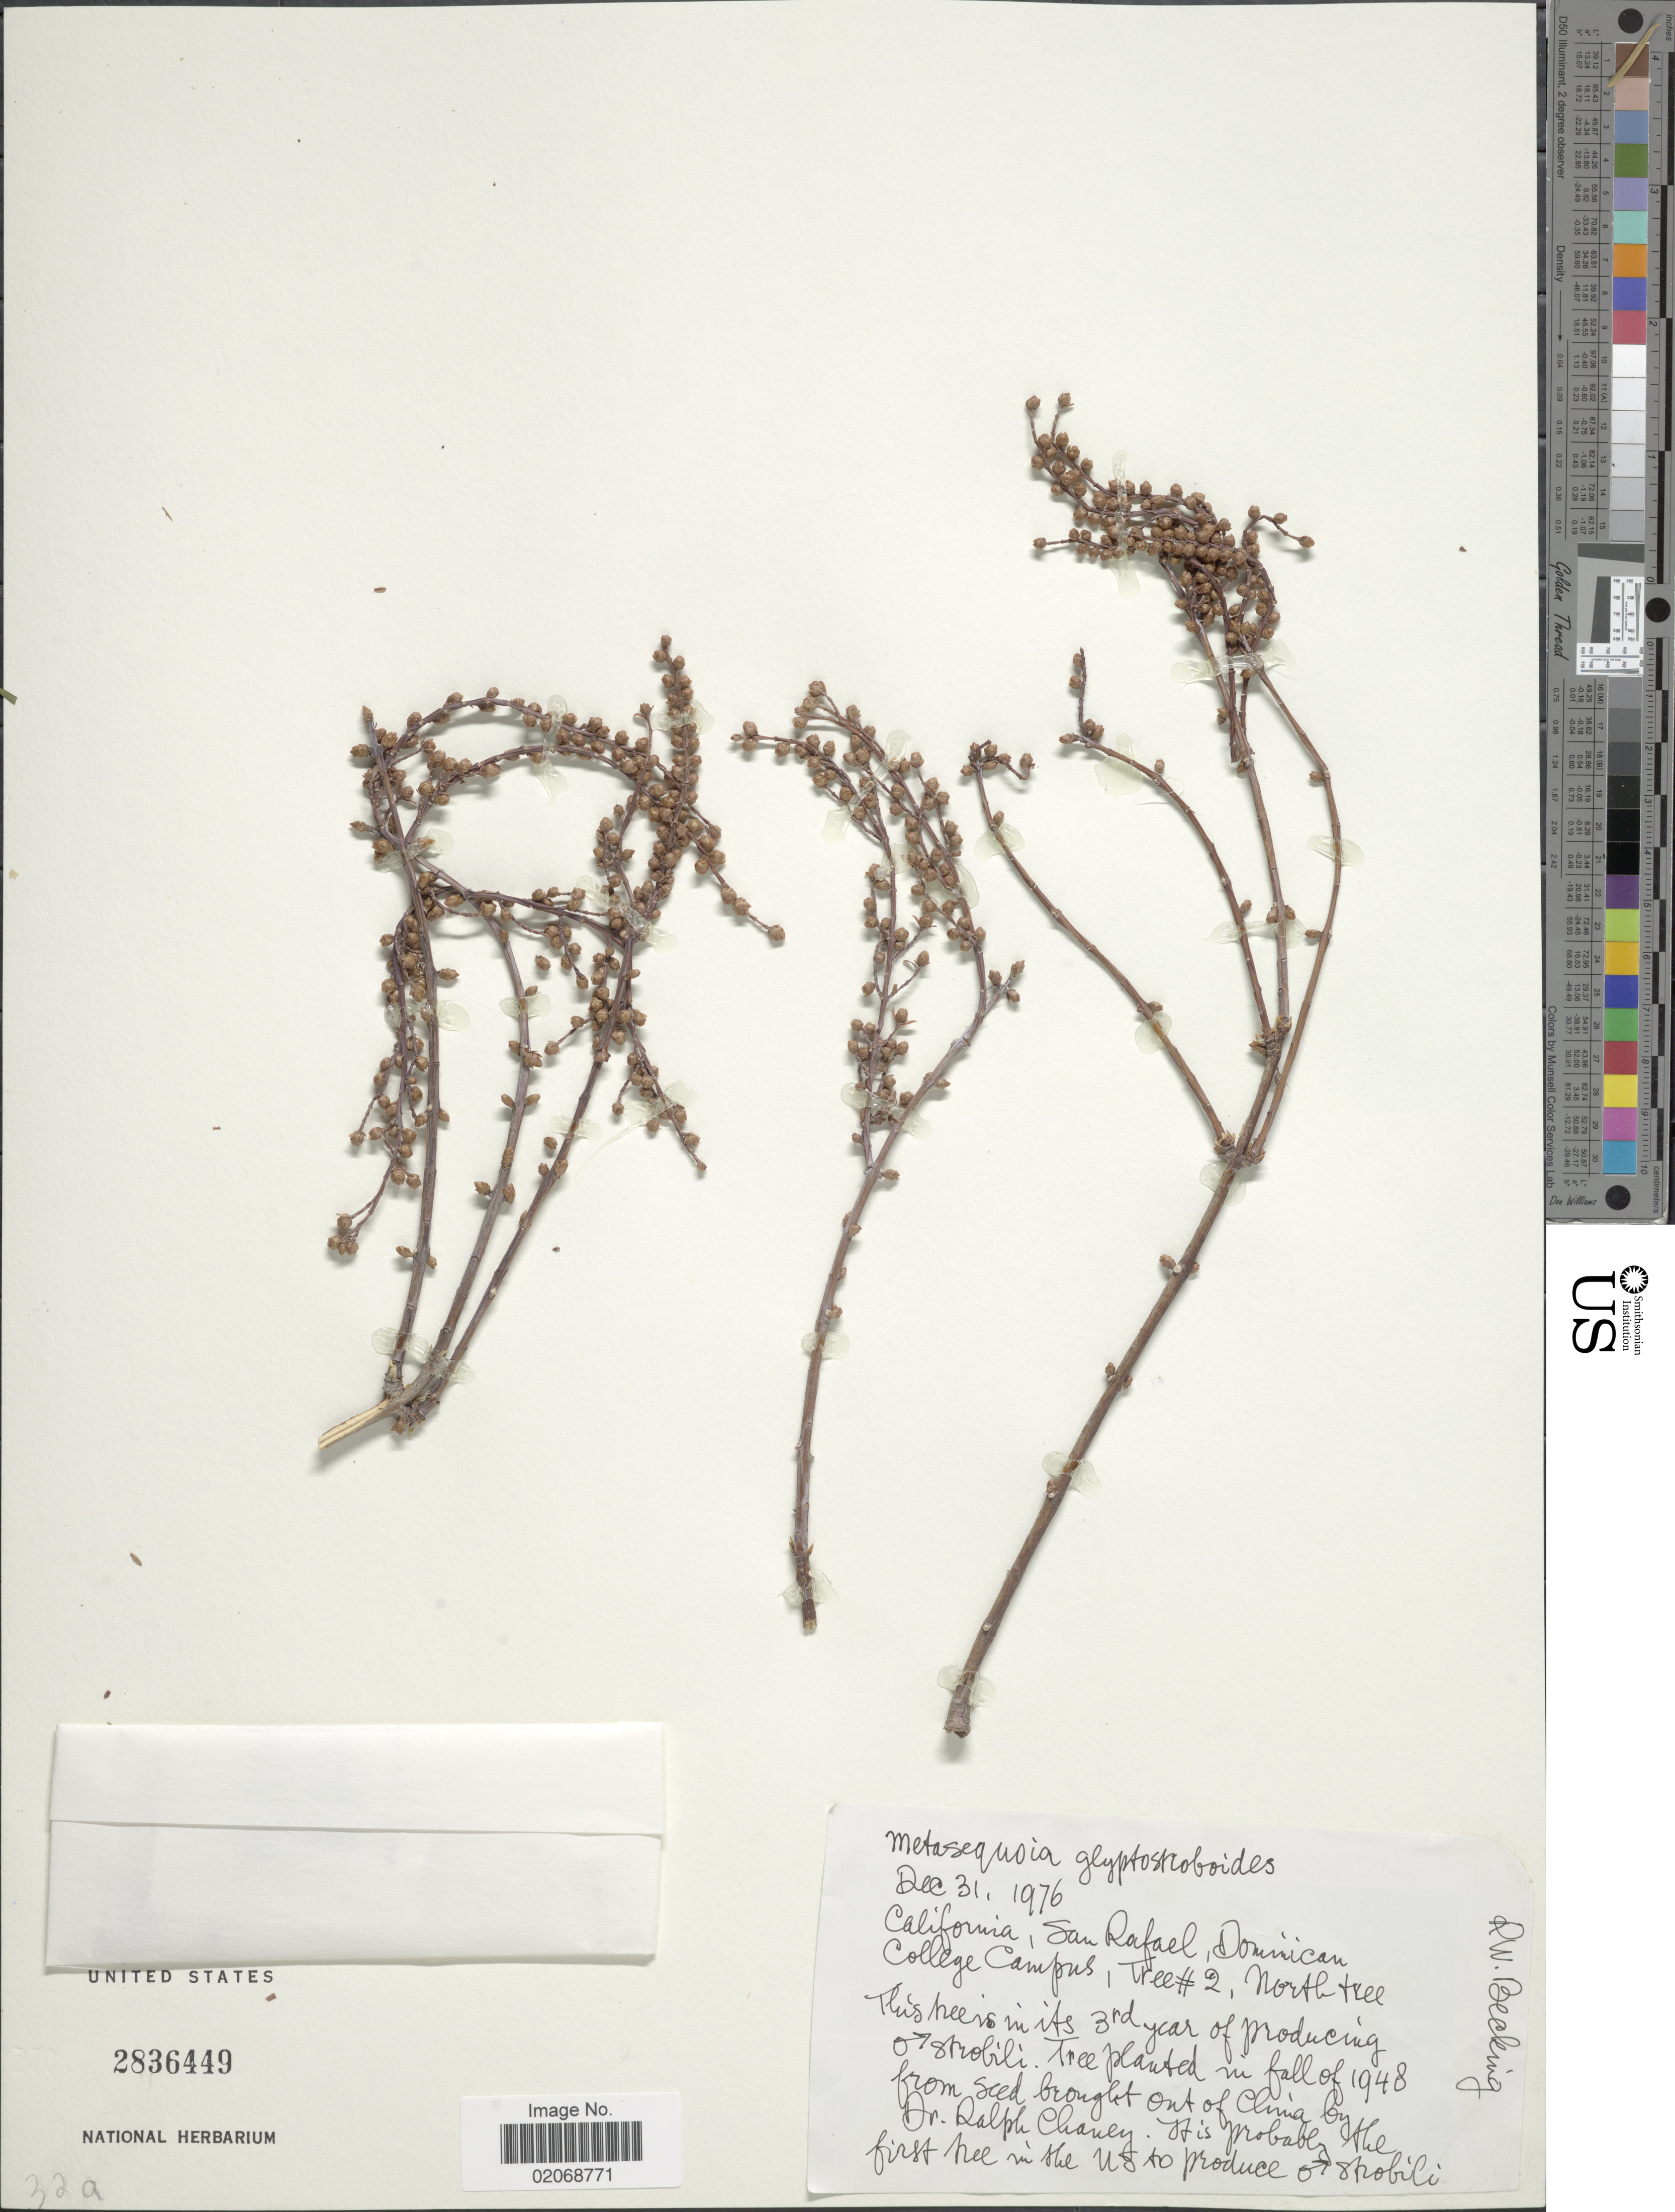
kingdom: Plantae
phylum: Tracheophyta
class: Pinopsida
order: Pinales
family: Cupressaceae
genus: Metasequoia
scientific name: Metasequoia glyptostroboides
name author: Hu & W.C. Cheng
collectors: R. Becking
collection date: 1976-12-31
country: United States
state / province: California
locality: San rafael, Dominican College Campus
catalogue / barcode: US 2836449